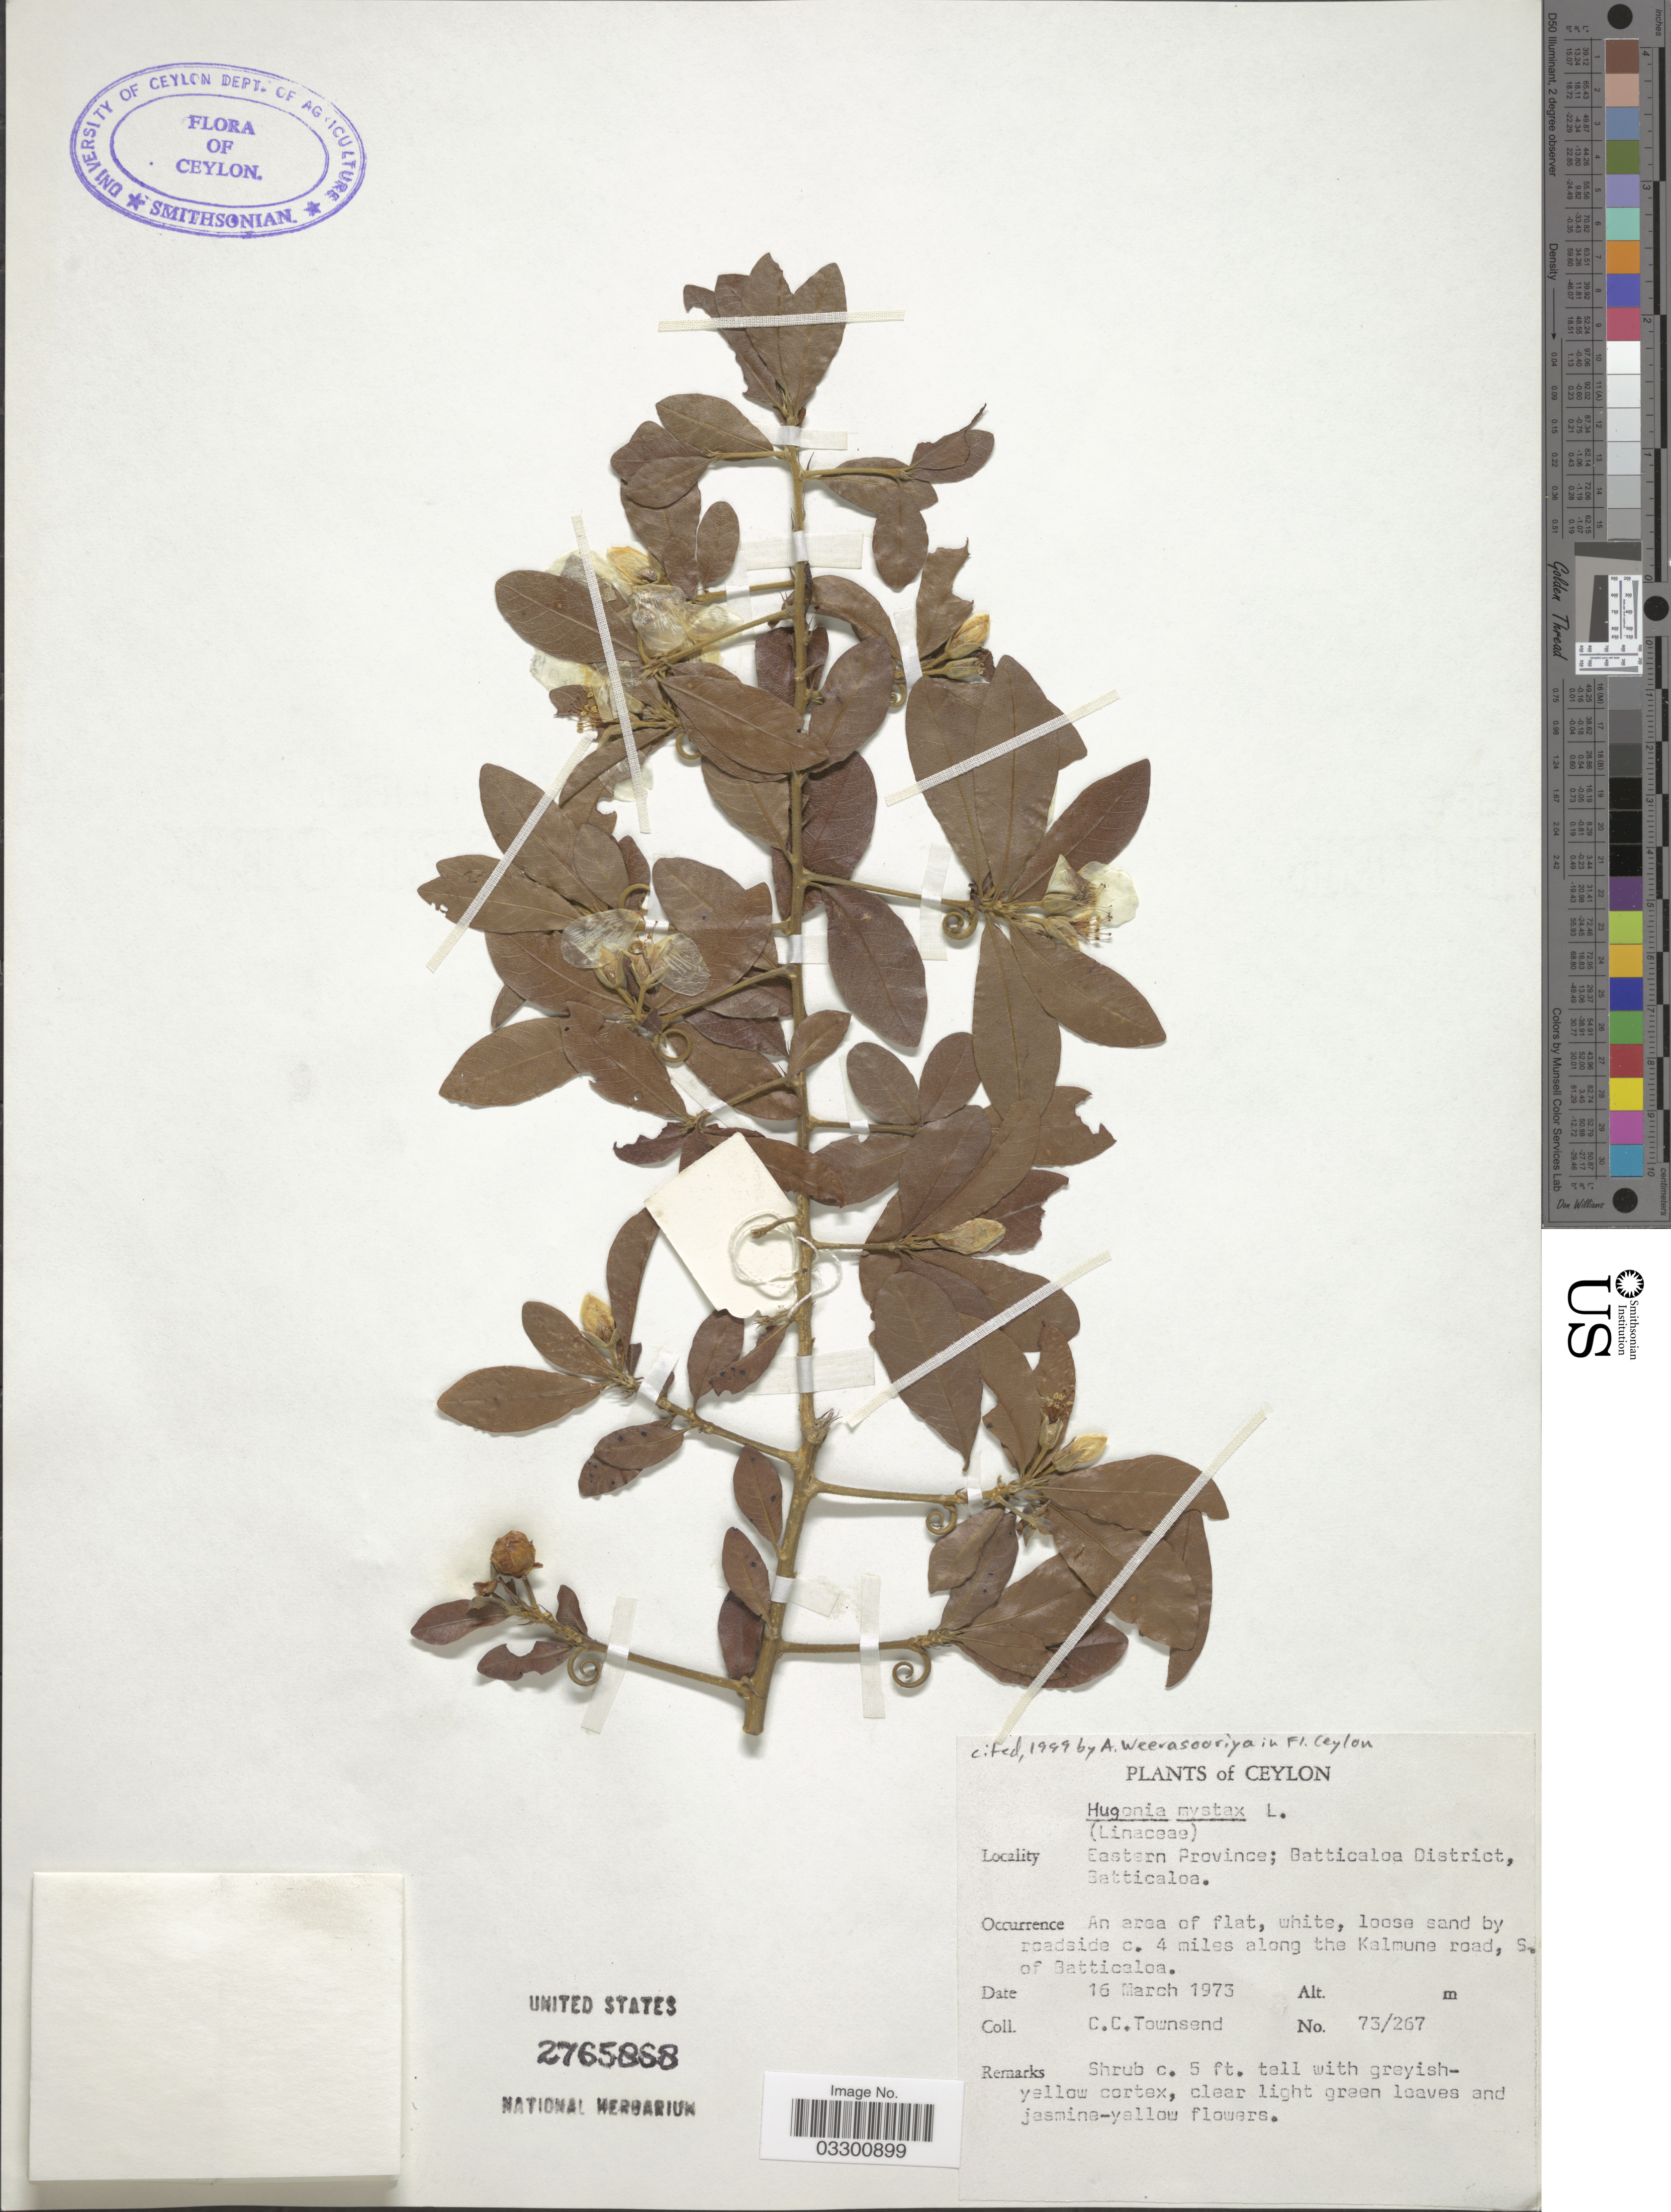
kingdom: Plantae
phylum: Tracheophyta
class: Magnoliopsida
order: Malpighiales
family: Linaceae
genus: Hugonia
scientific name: Hugonia mystax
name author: L.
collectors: C. C. Townsend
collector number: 73/267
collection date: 1973-03-16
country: Sri Lanka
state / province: Eastern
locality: Ceylon, Batticaloa District, Satticaloa. Roadside c. 4 miles along the Kalmune road, S. of Batticaloa.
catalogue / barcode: US 2765868